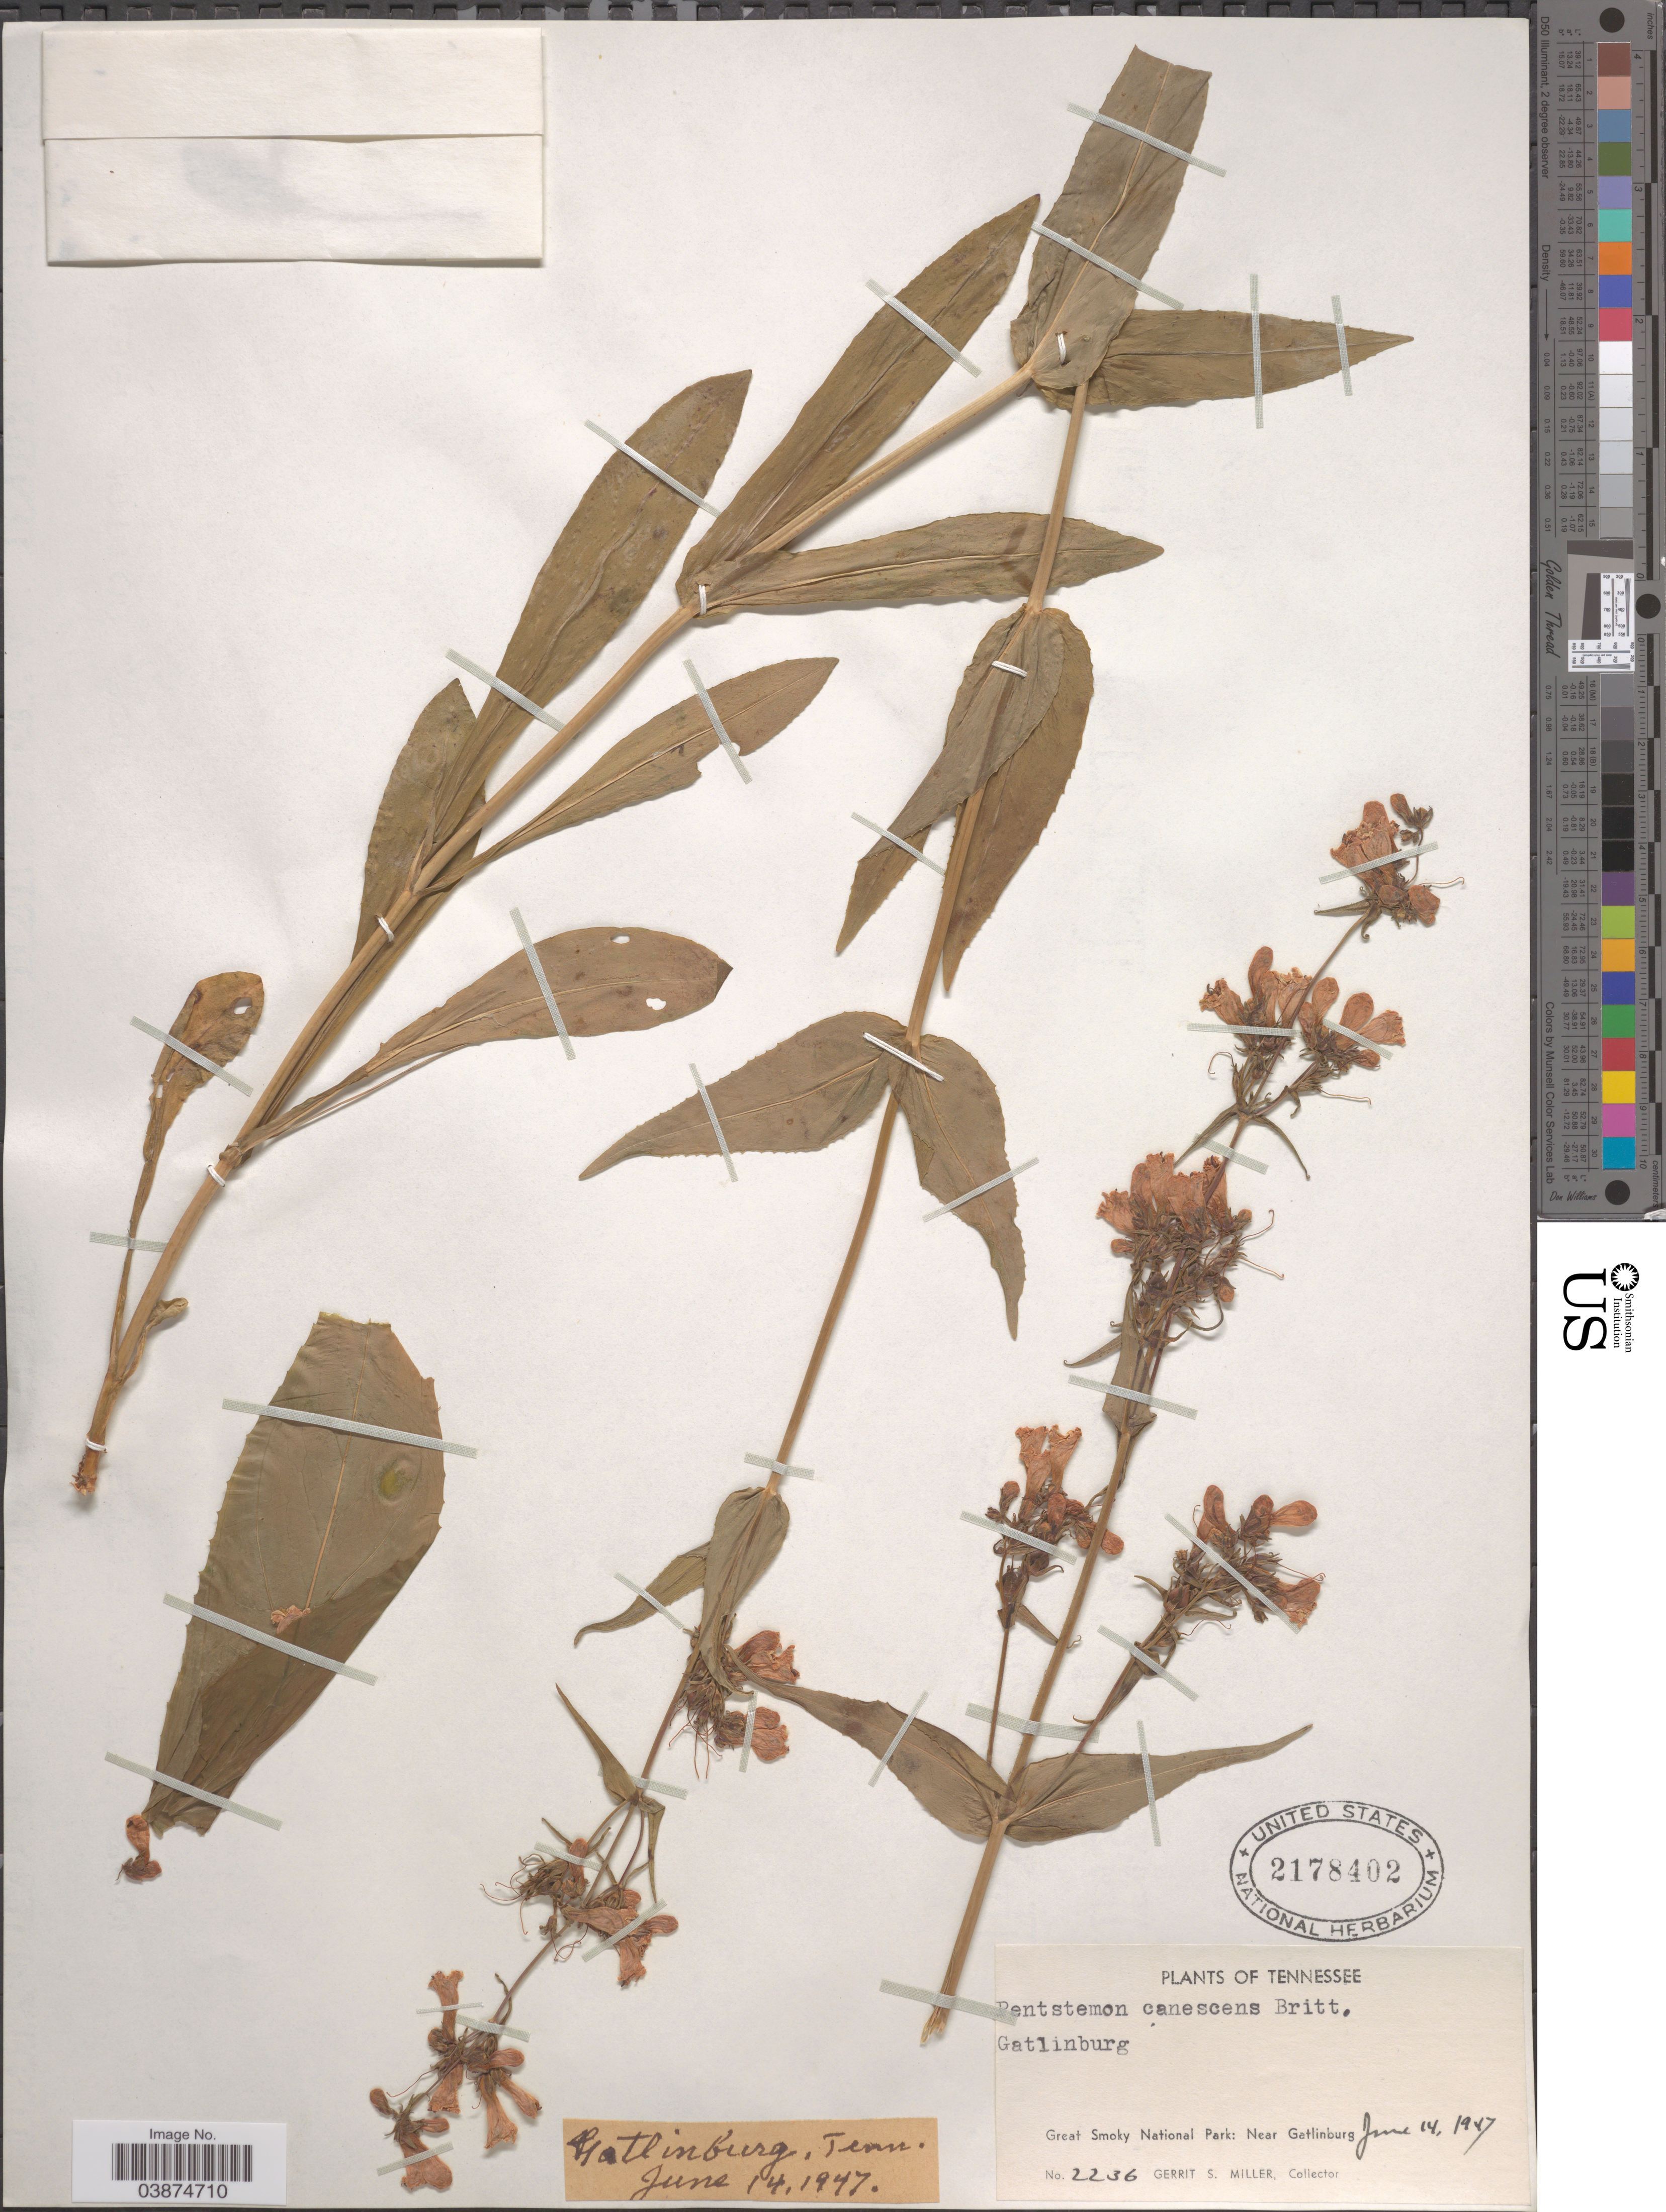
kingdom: Plantae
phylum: Tracheophyta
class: Magnoliopsida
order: Lamiales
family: Plantaginaceae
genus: Penstemon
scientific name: Penstemon digitalis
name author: Nutt. ex Sims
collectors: G. S. Miller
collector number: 2236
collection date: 1947-06-14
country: United States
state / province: Tennessee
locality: Gatlinburg. Great Smoky National Park; Near Gatlinburg.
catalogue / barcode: US 2178402